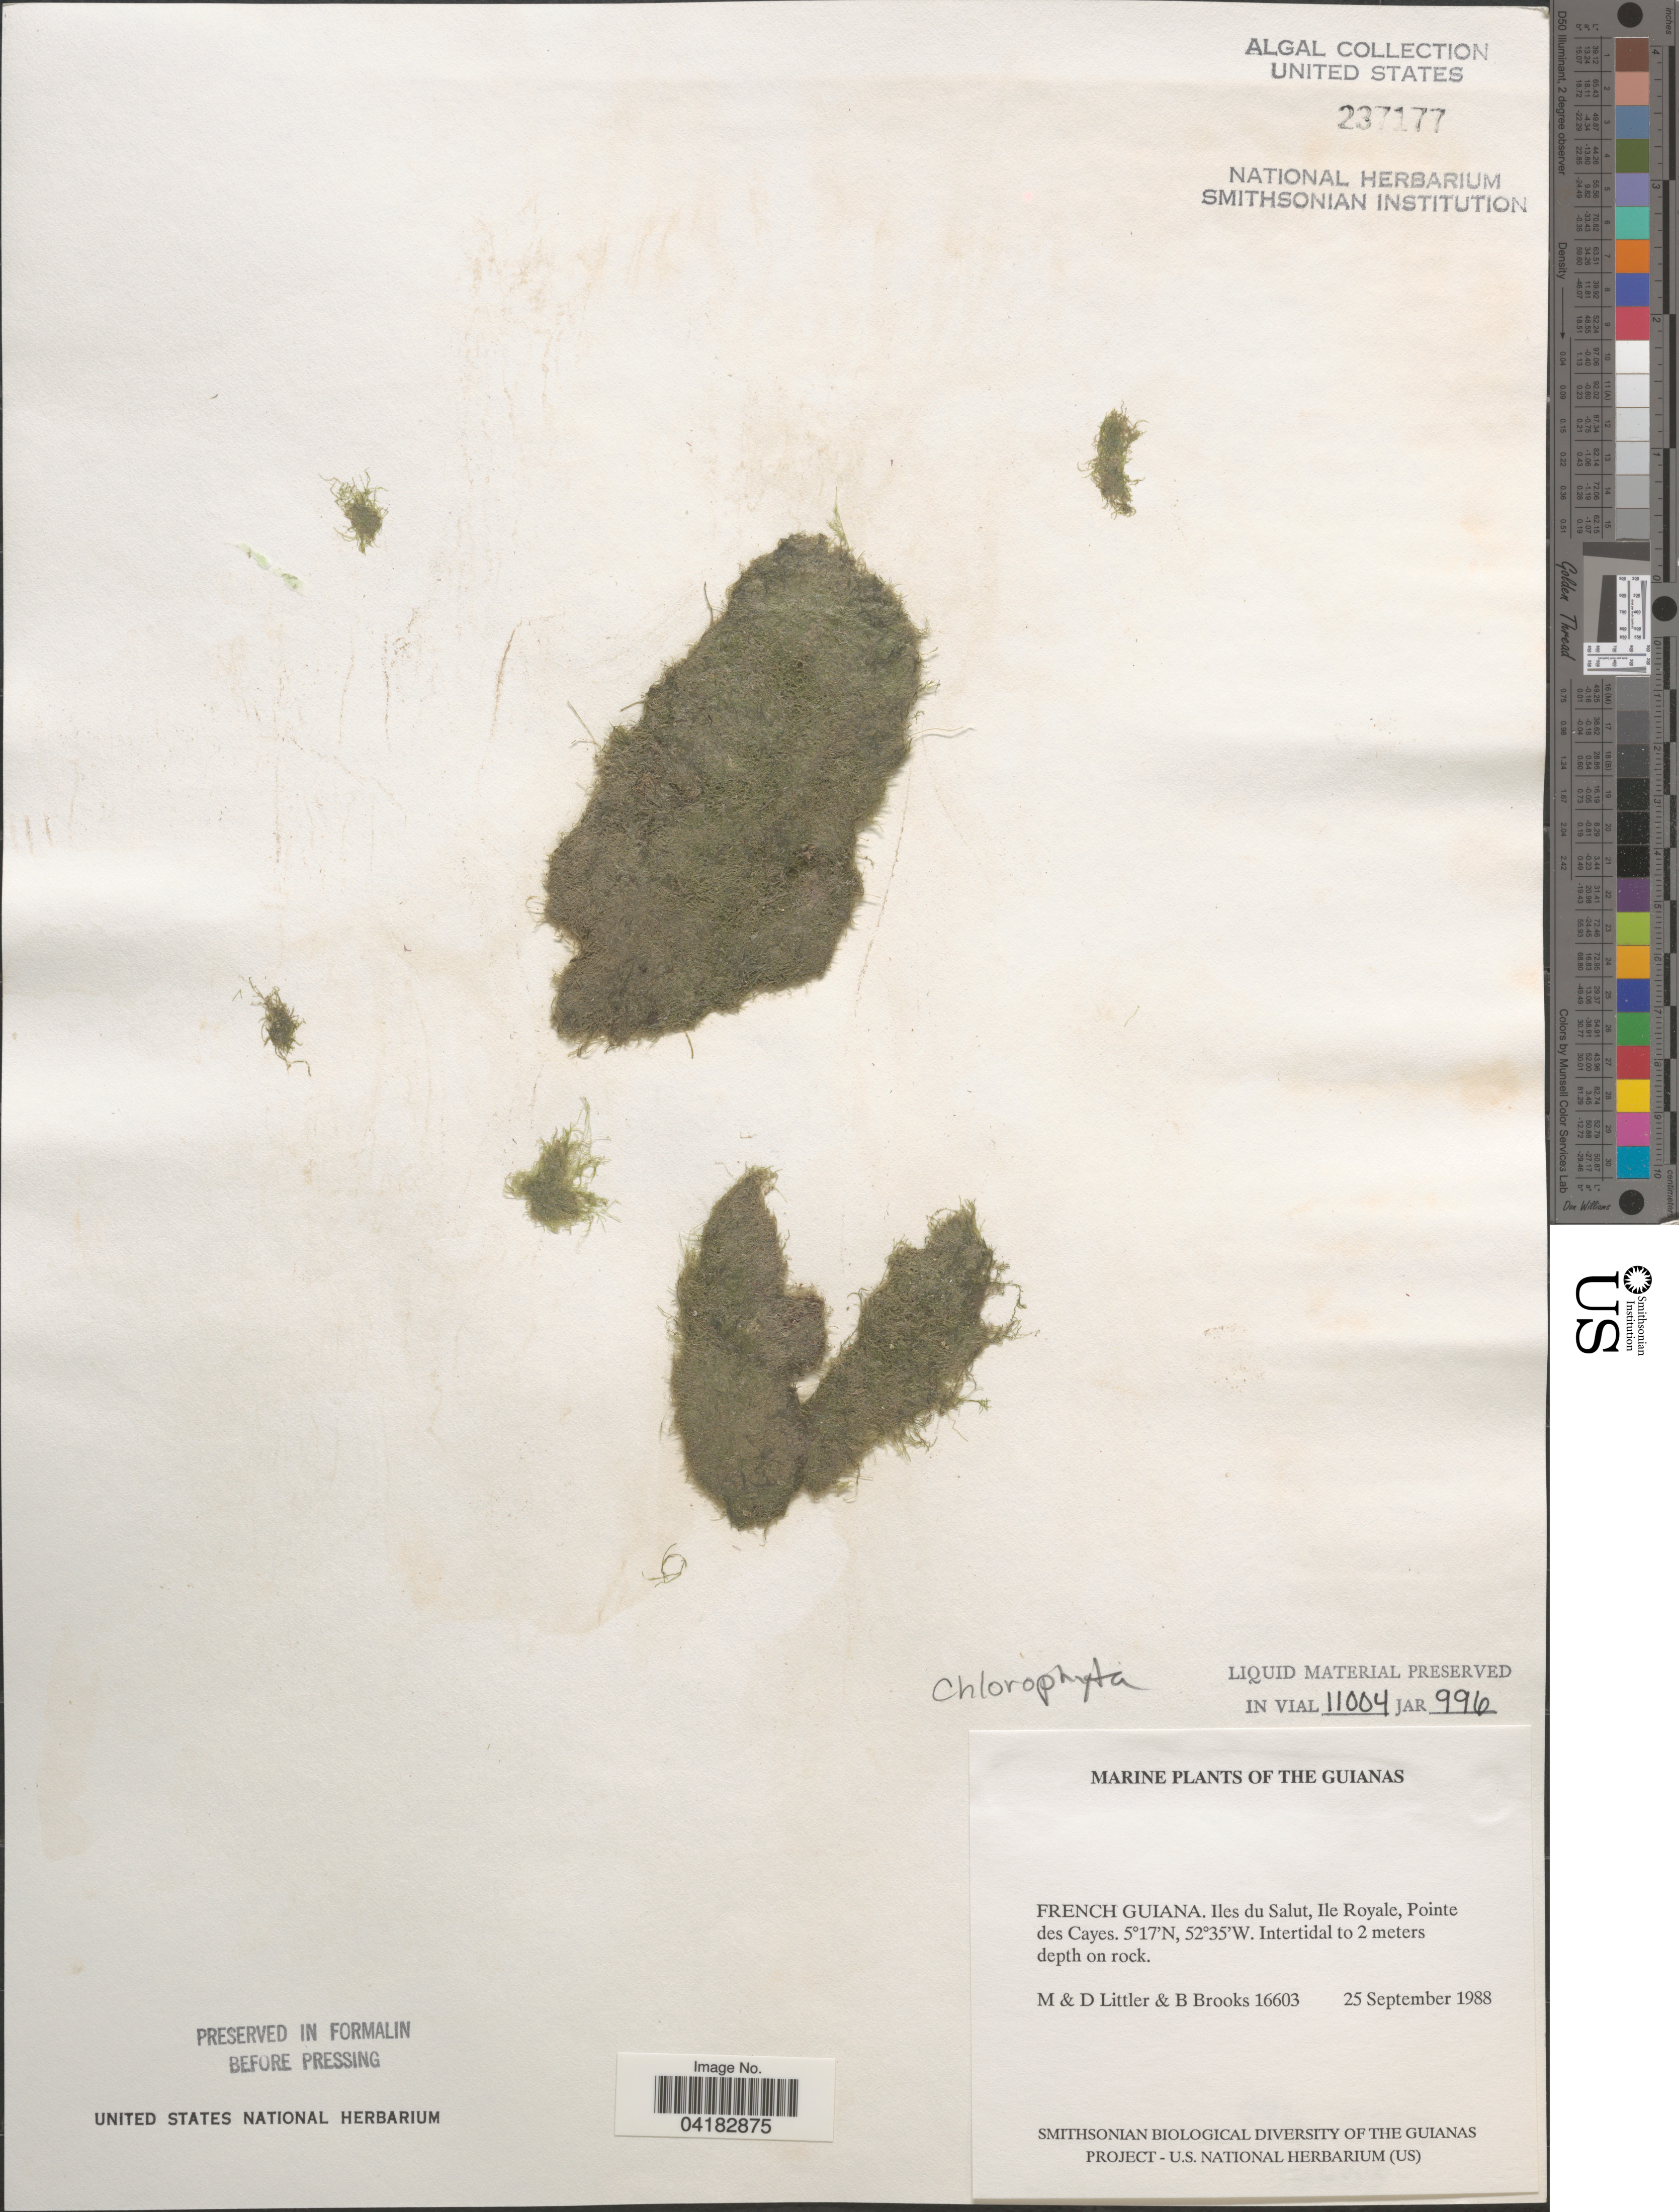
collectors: M. Littler, D. S. Littler & B. Brooks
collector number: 16603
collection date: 1988-09-25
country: French Guiana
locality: Guianas. Iles du Salut, Ile Royale, Pointe des Cayes.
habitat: Intertidal to 2 meters depth on rock.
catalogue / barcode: US 237177